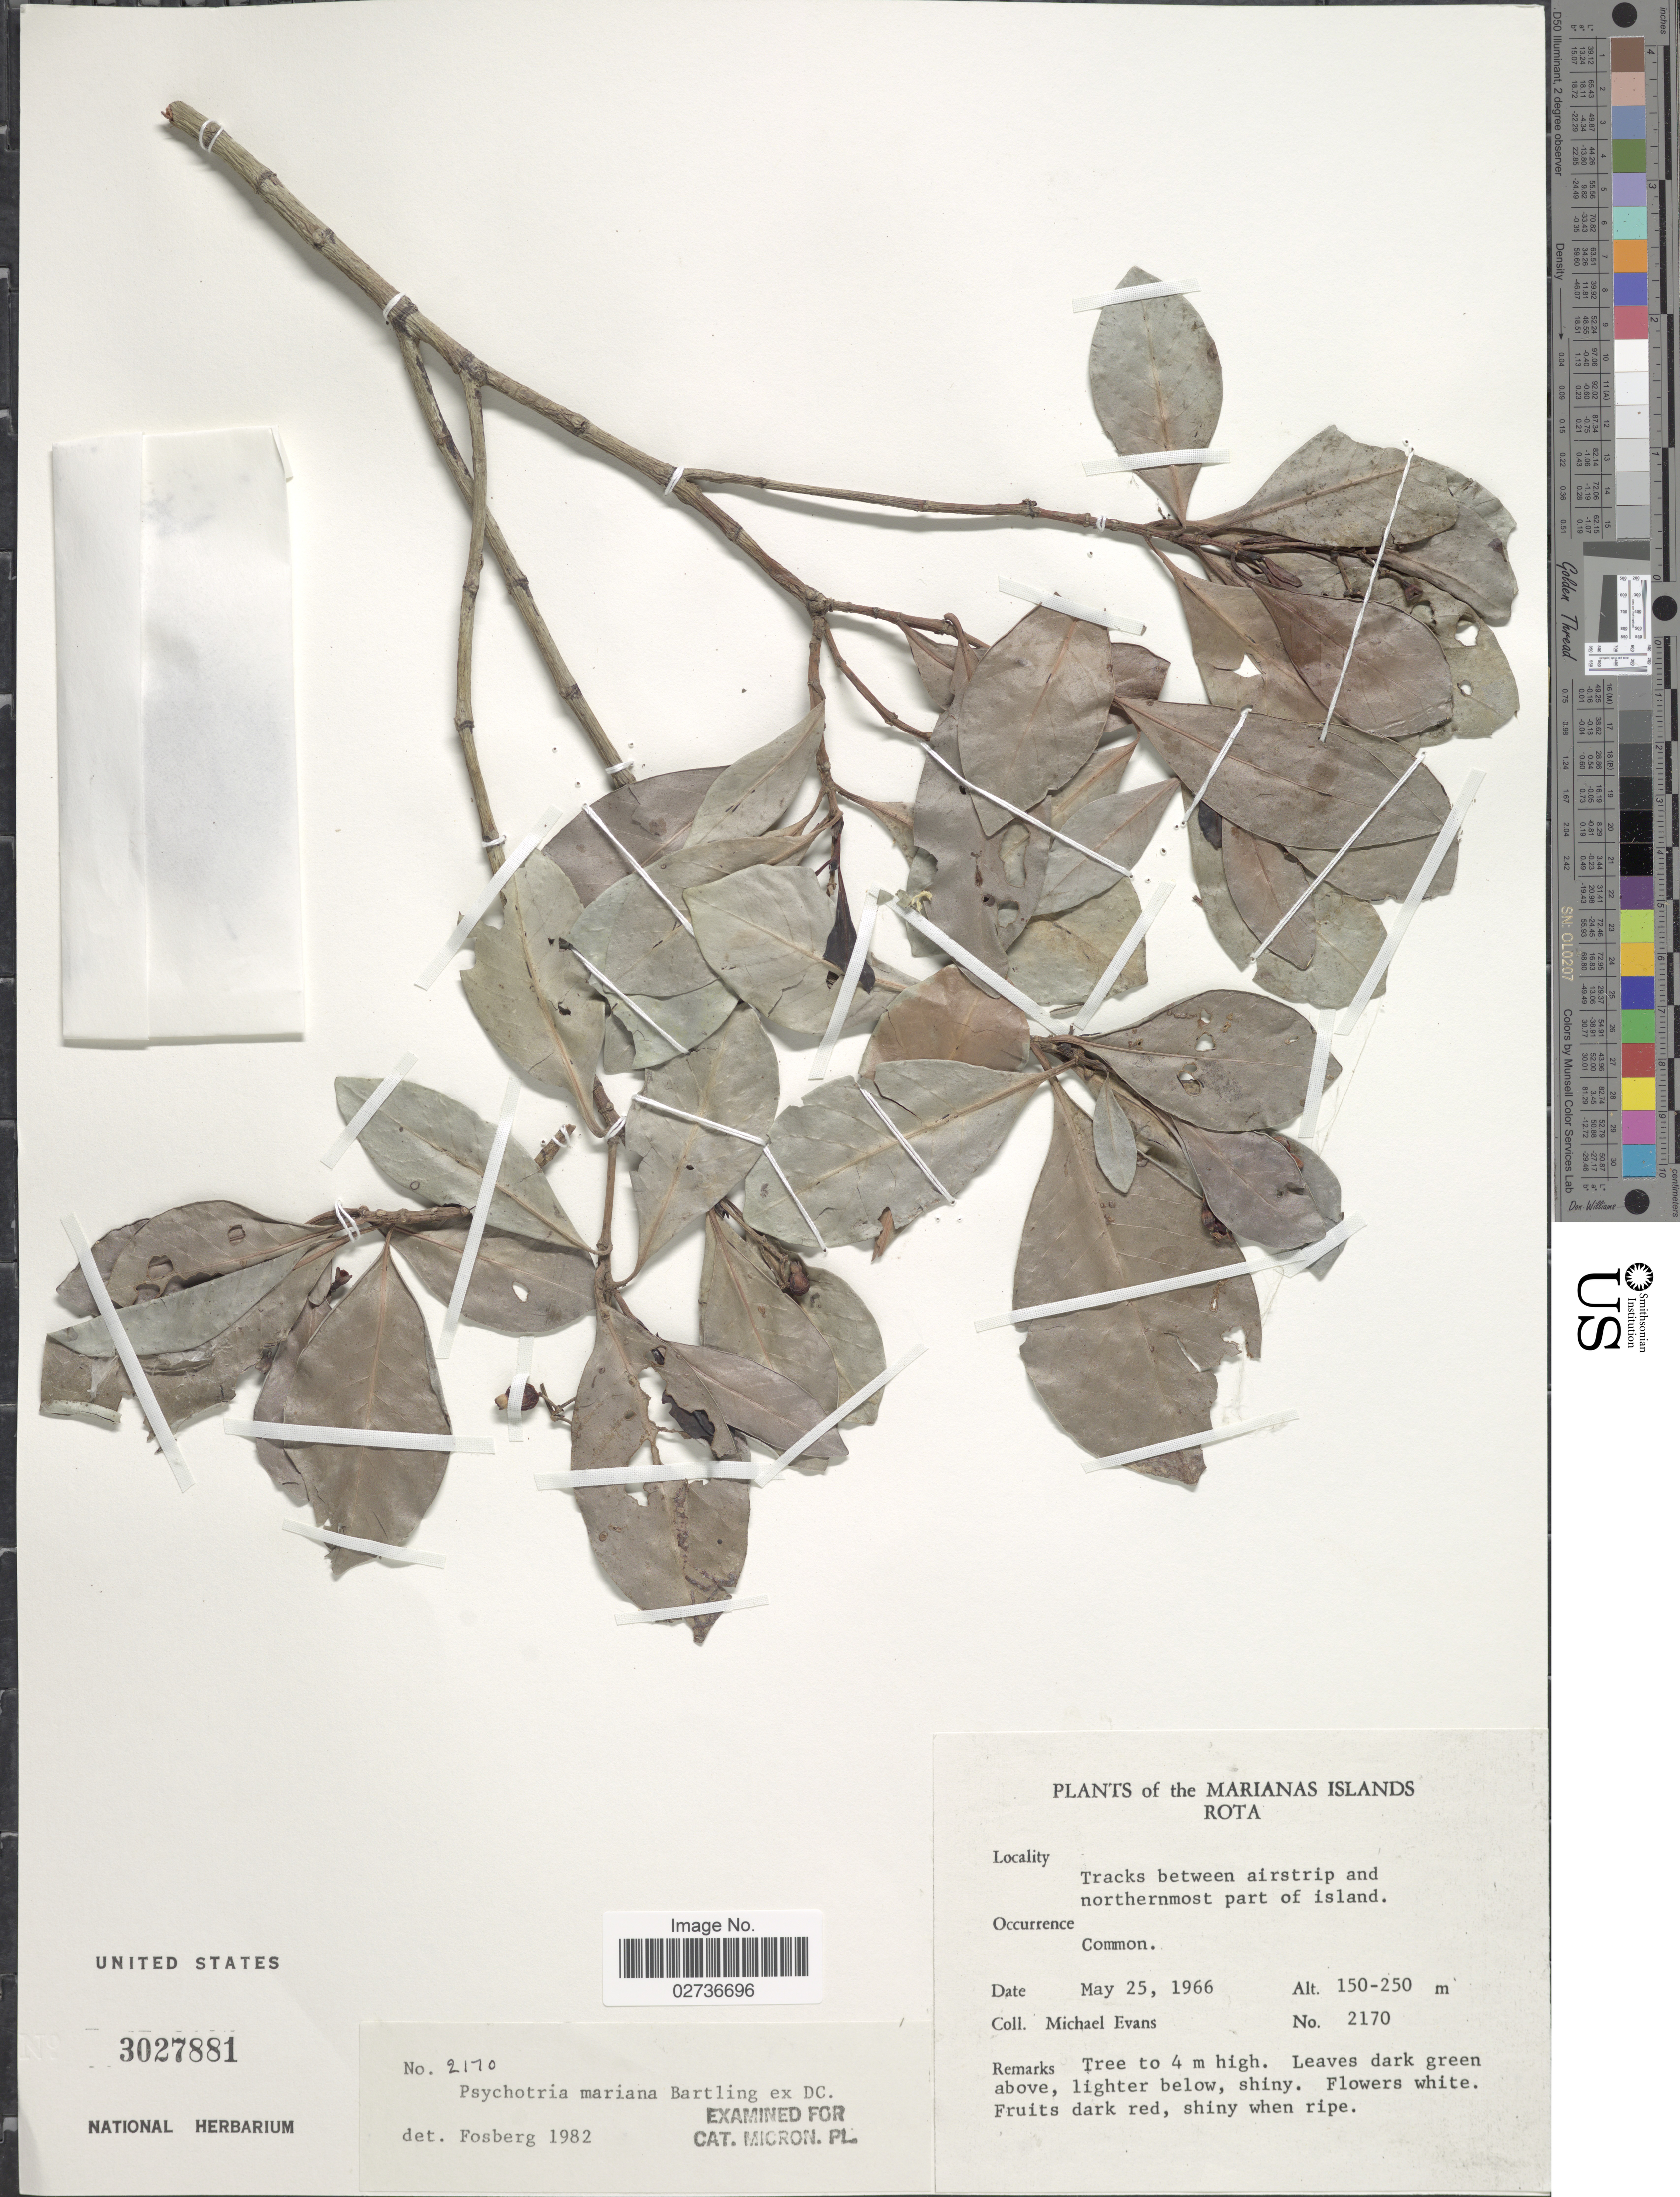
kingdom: Plantae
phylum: Tracheophyta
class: Magnoliopsida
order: Gentianales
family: Rubiaceae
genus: Psychotria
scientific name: Psychotria mariana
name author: Bartl. ex DC.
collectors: M. Evans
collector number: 2170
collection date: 1966-05-25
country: Northern Mariana Islands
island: Rota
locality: Rota, Tracks between airstrip and northernmost part of island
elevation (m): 150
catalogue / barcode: US 3027881